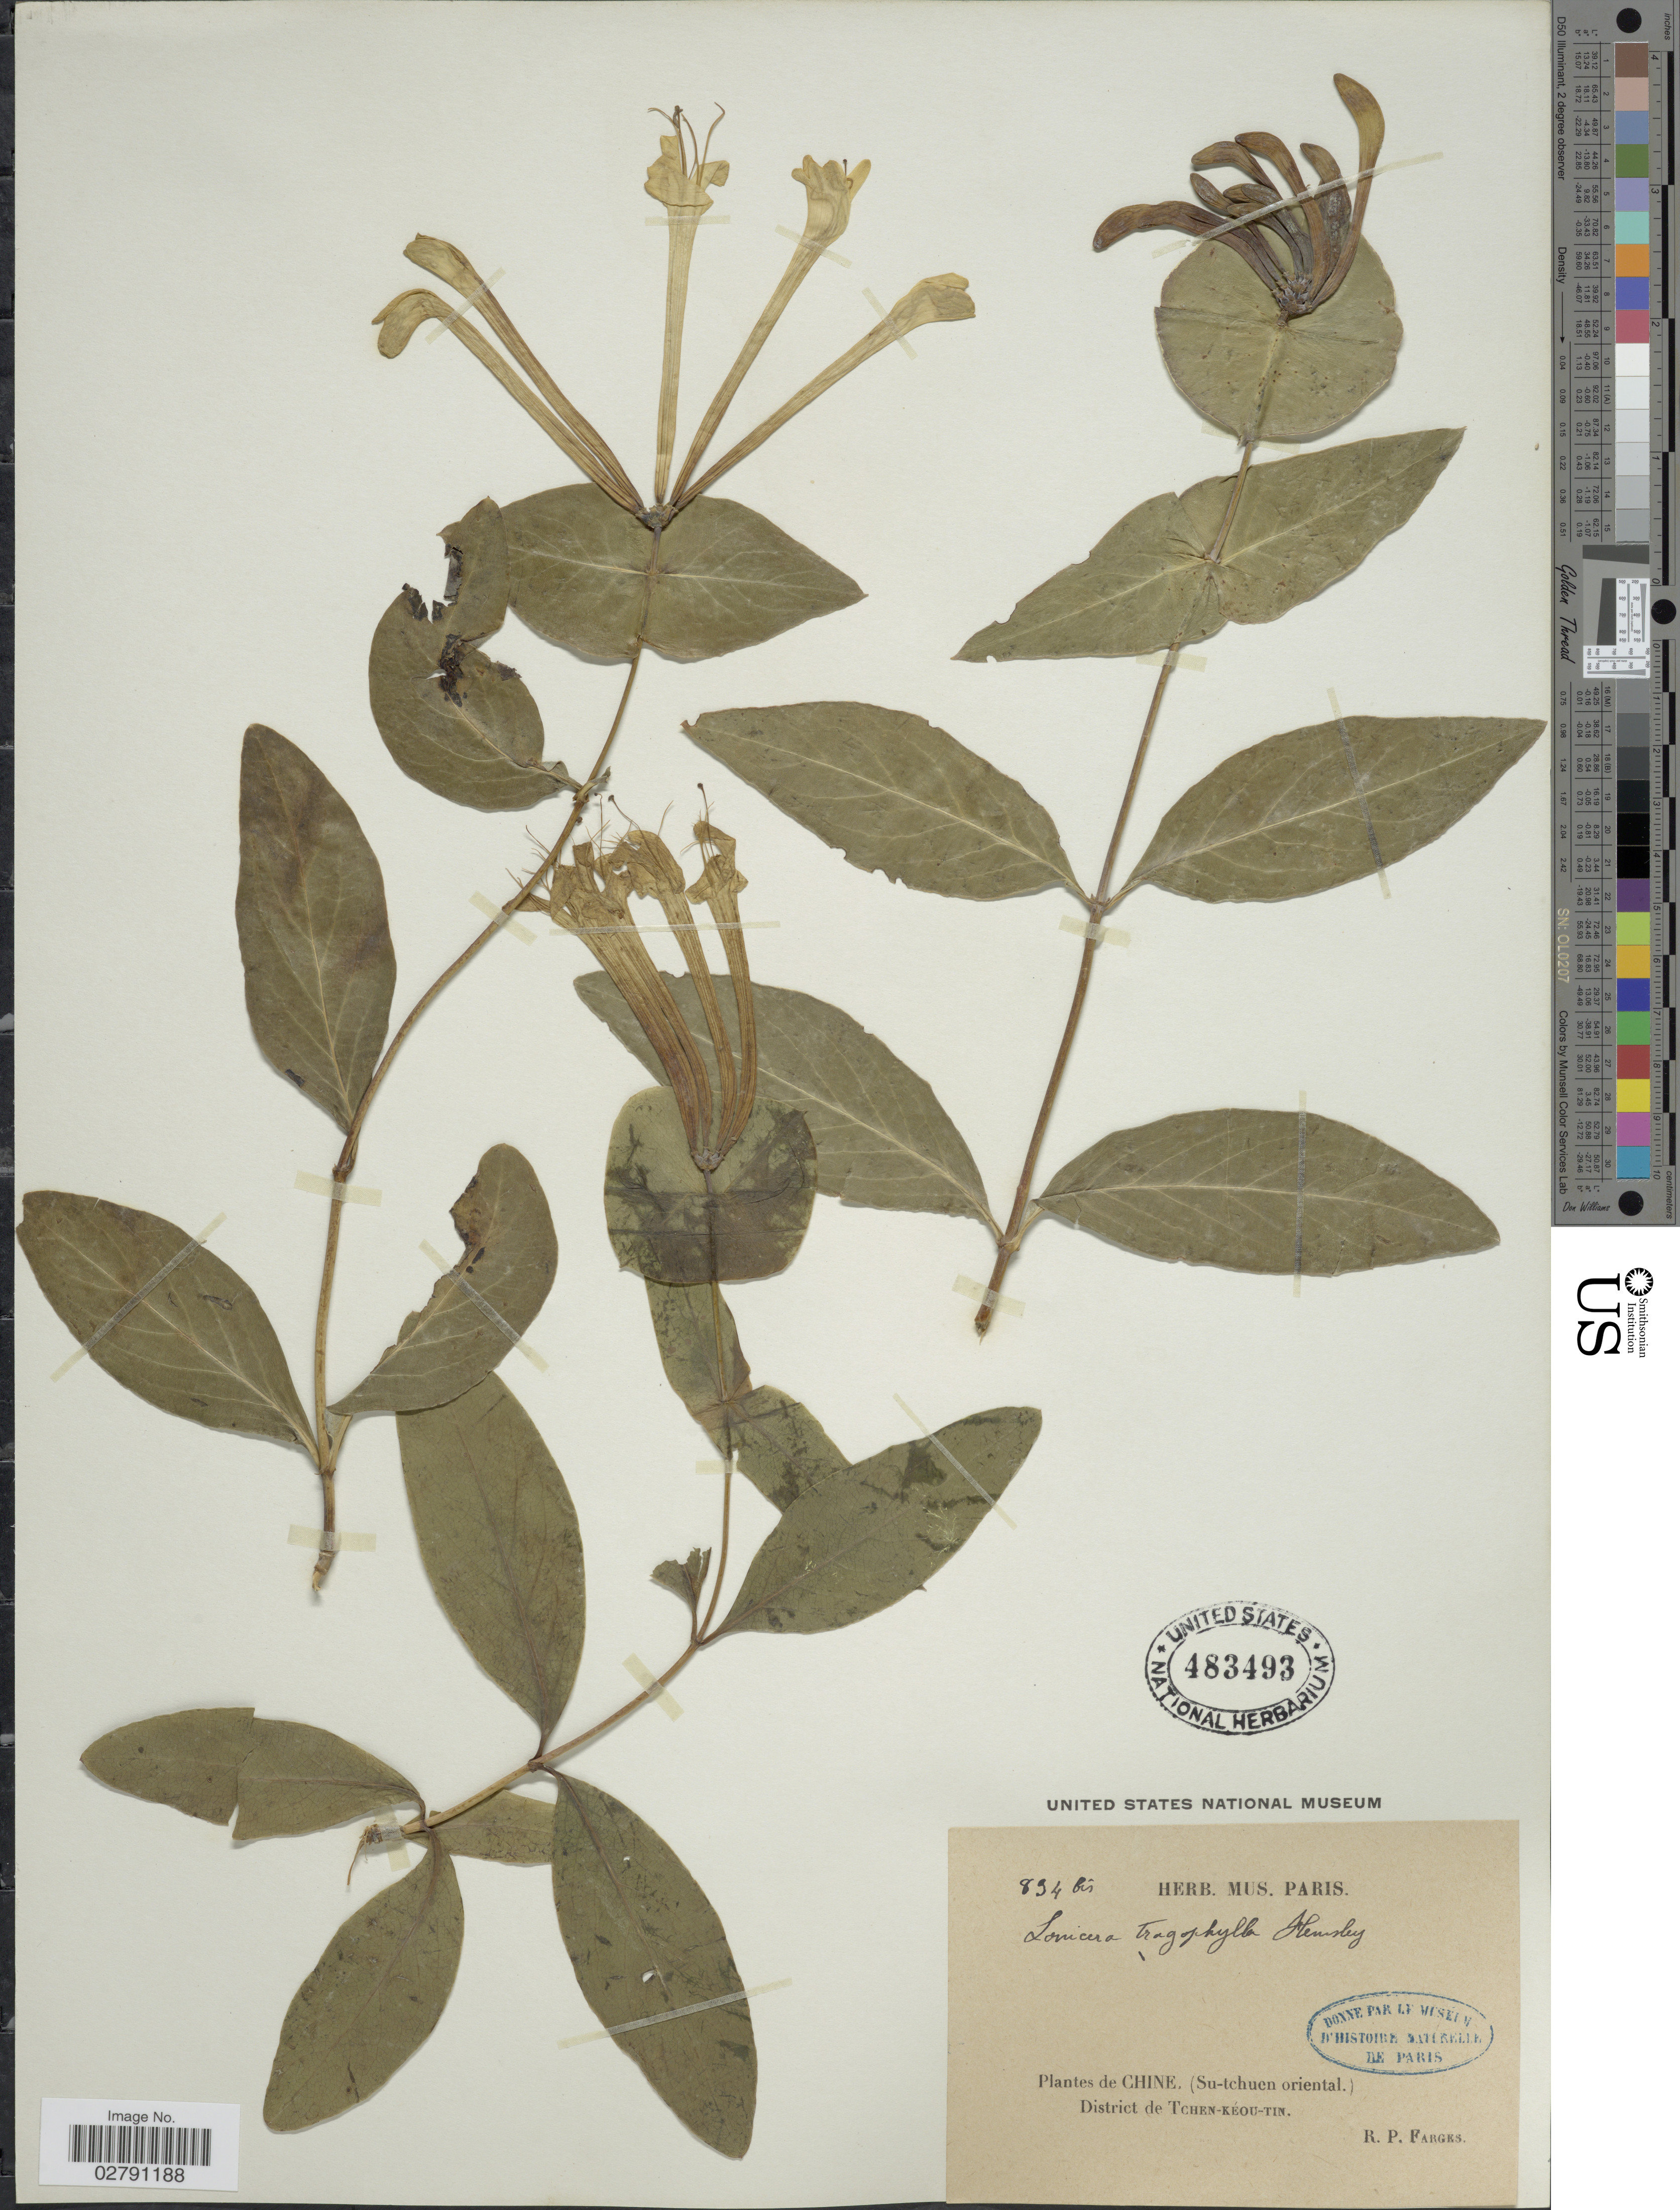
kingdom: Plantae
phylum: Tracheophyta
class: Magnoliopsida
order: Dipsacales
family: Caprifoliaceae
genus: Lonicera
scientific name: Lonicera tragophylla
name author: Hemsl.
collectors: R. Farges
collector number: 834bis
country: China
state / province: Sichuan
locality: Chine. (Su-tchuen oriental). District de Tchen-Kéou-Tin.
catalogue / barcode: US 483493